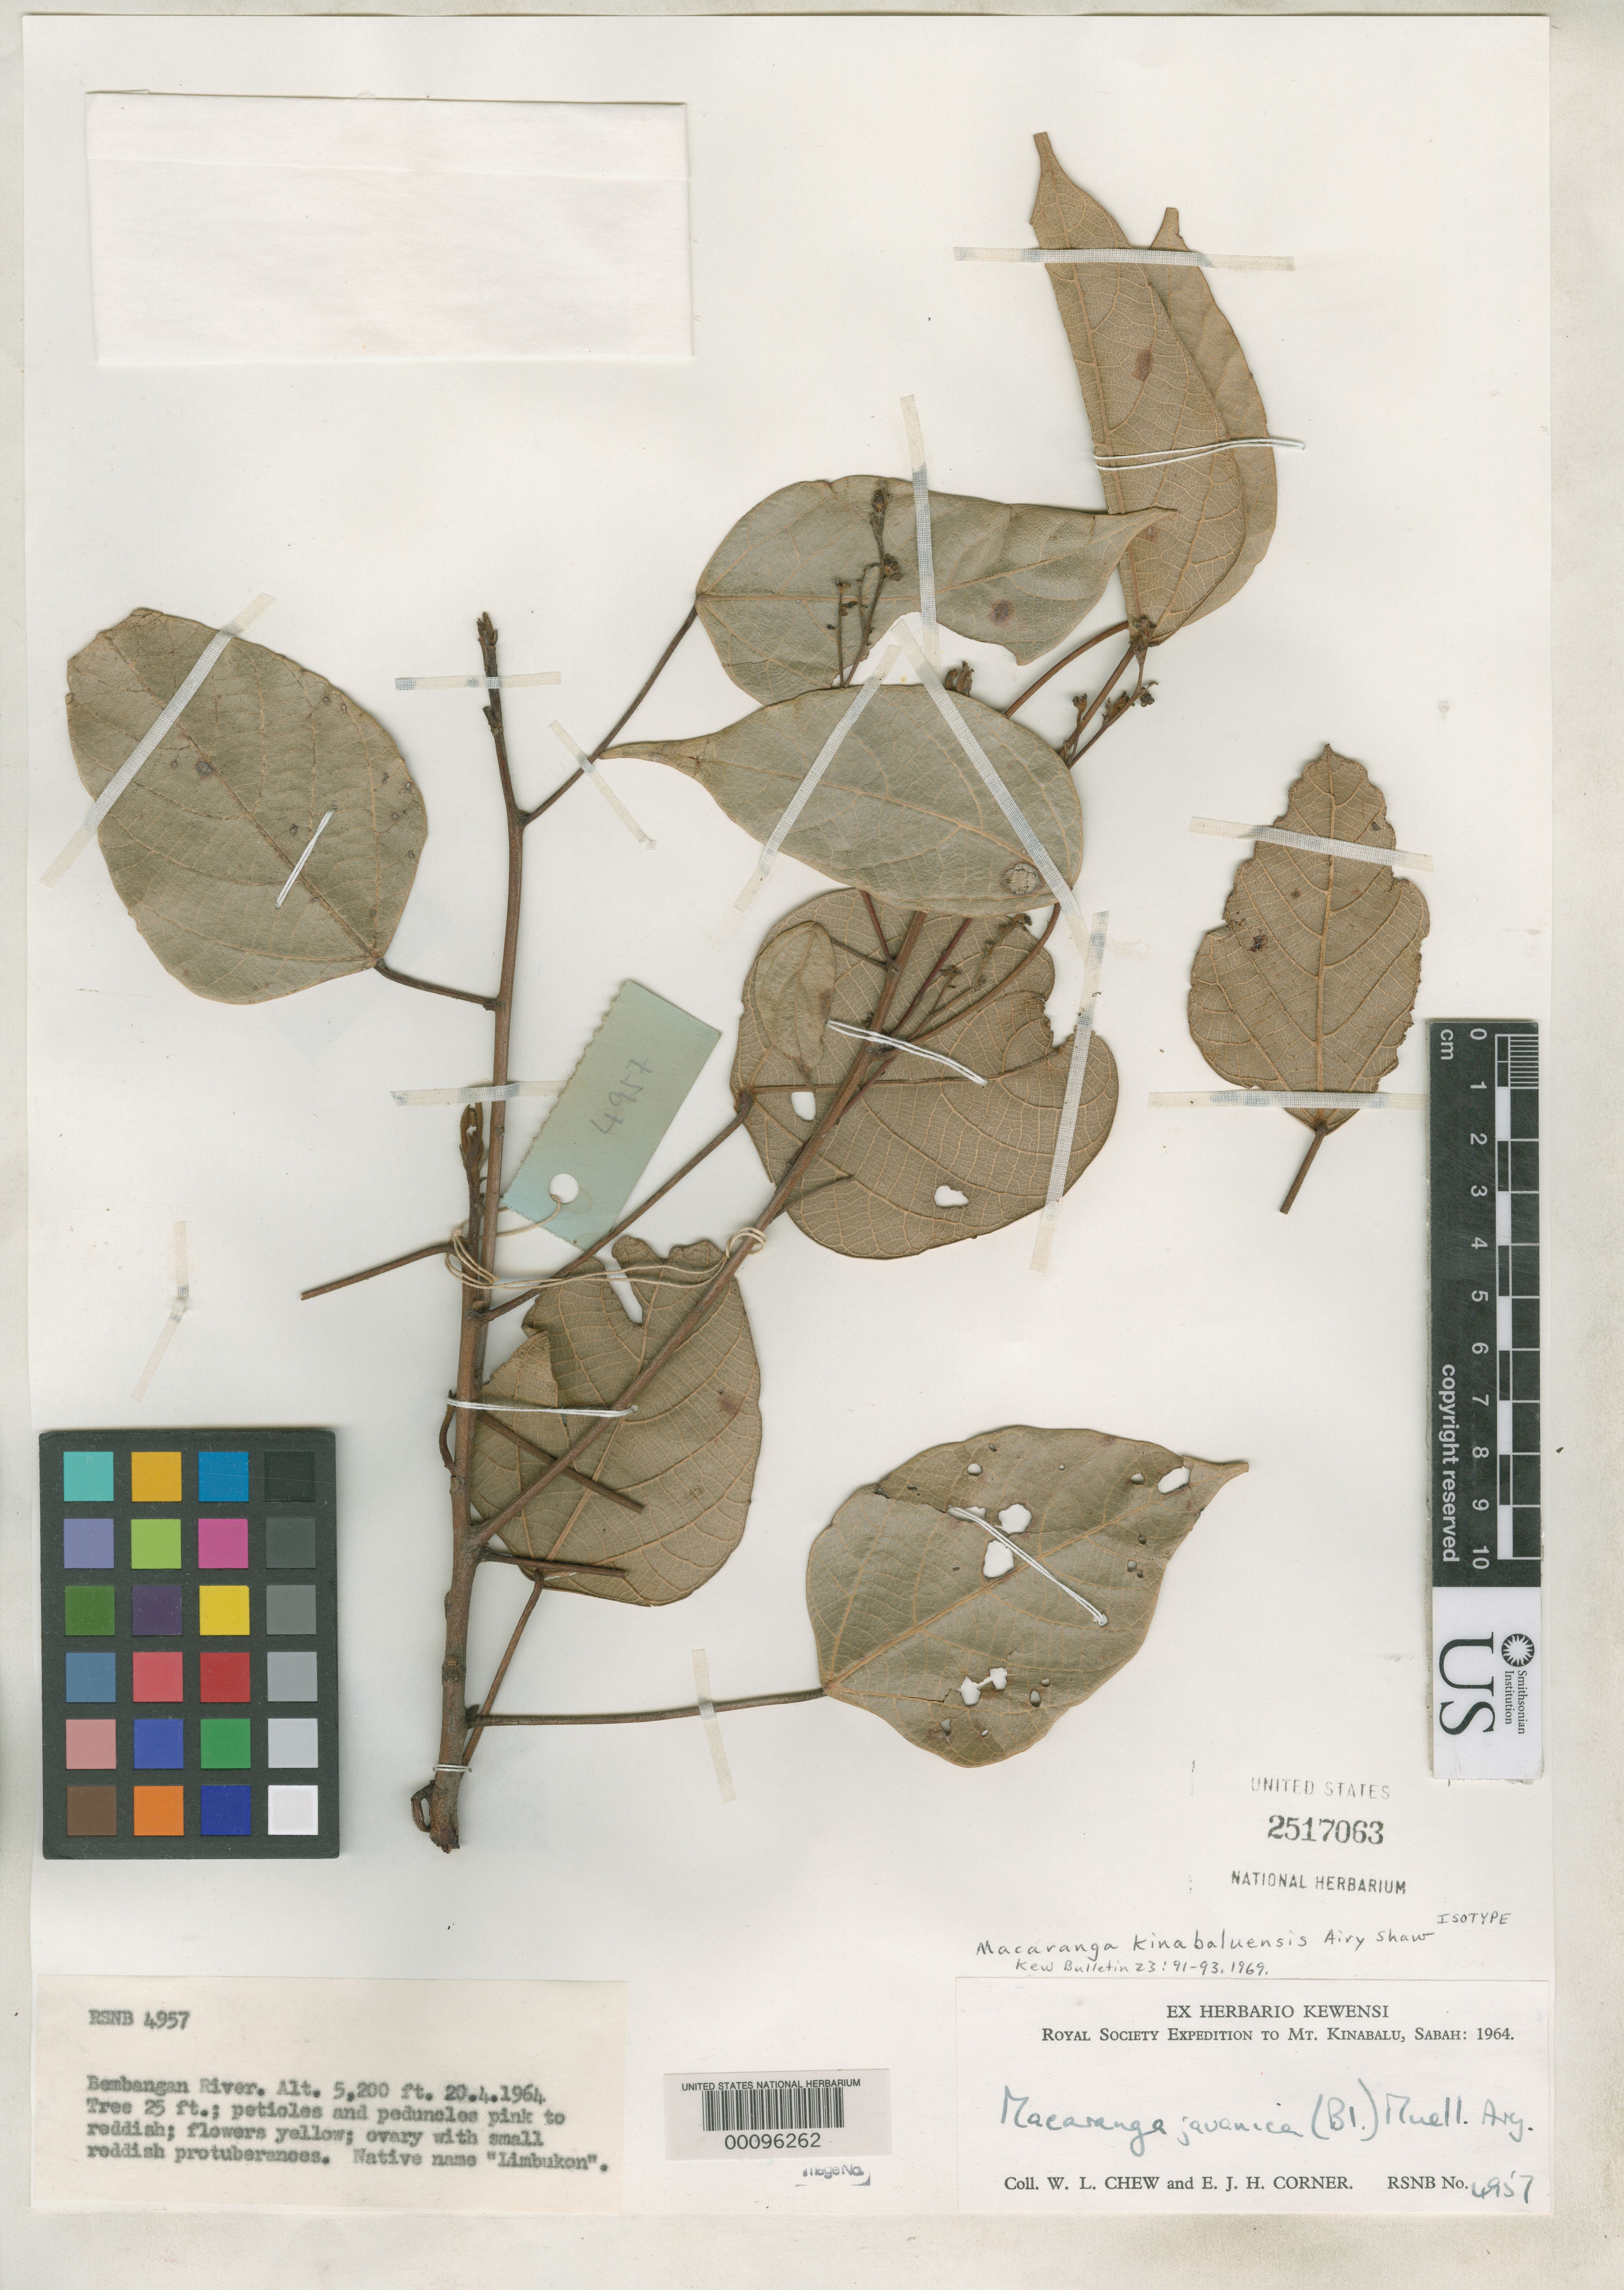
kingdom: Plantae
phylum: Tracheophyta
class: Magnoliopsida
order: Malpighiales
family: Euphorbiaceae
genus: Macaranga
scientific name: Macaranga kinabaluensis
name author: Airy Shaw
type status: Isotype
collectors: W. Chew & E. Corner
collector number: RSNB 6957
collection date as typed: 20 Apr 1964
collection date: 1964-04-20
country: Malaysia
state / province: Sabah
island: Borneo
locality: Mt. Kinabalu, Bembangan River; alt 5200 Ft.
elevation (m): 1585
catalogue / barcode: US 2517063